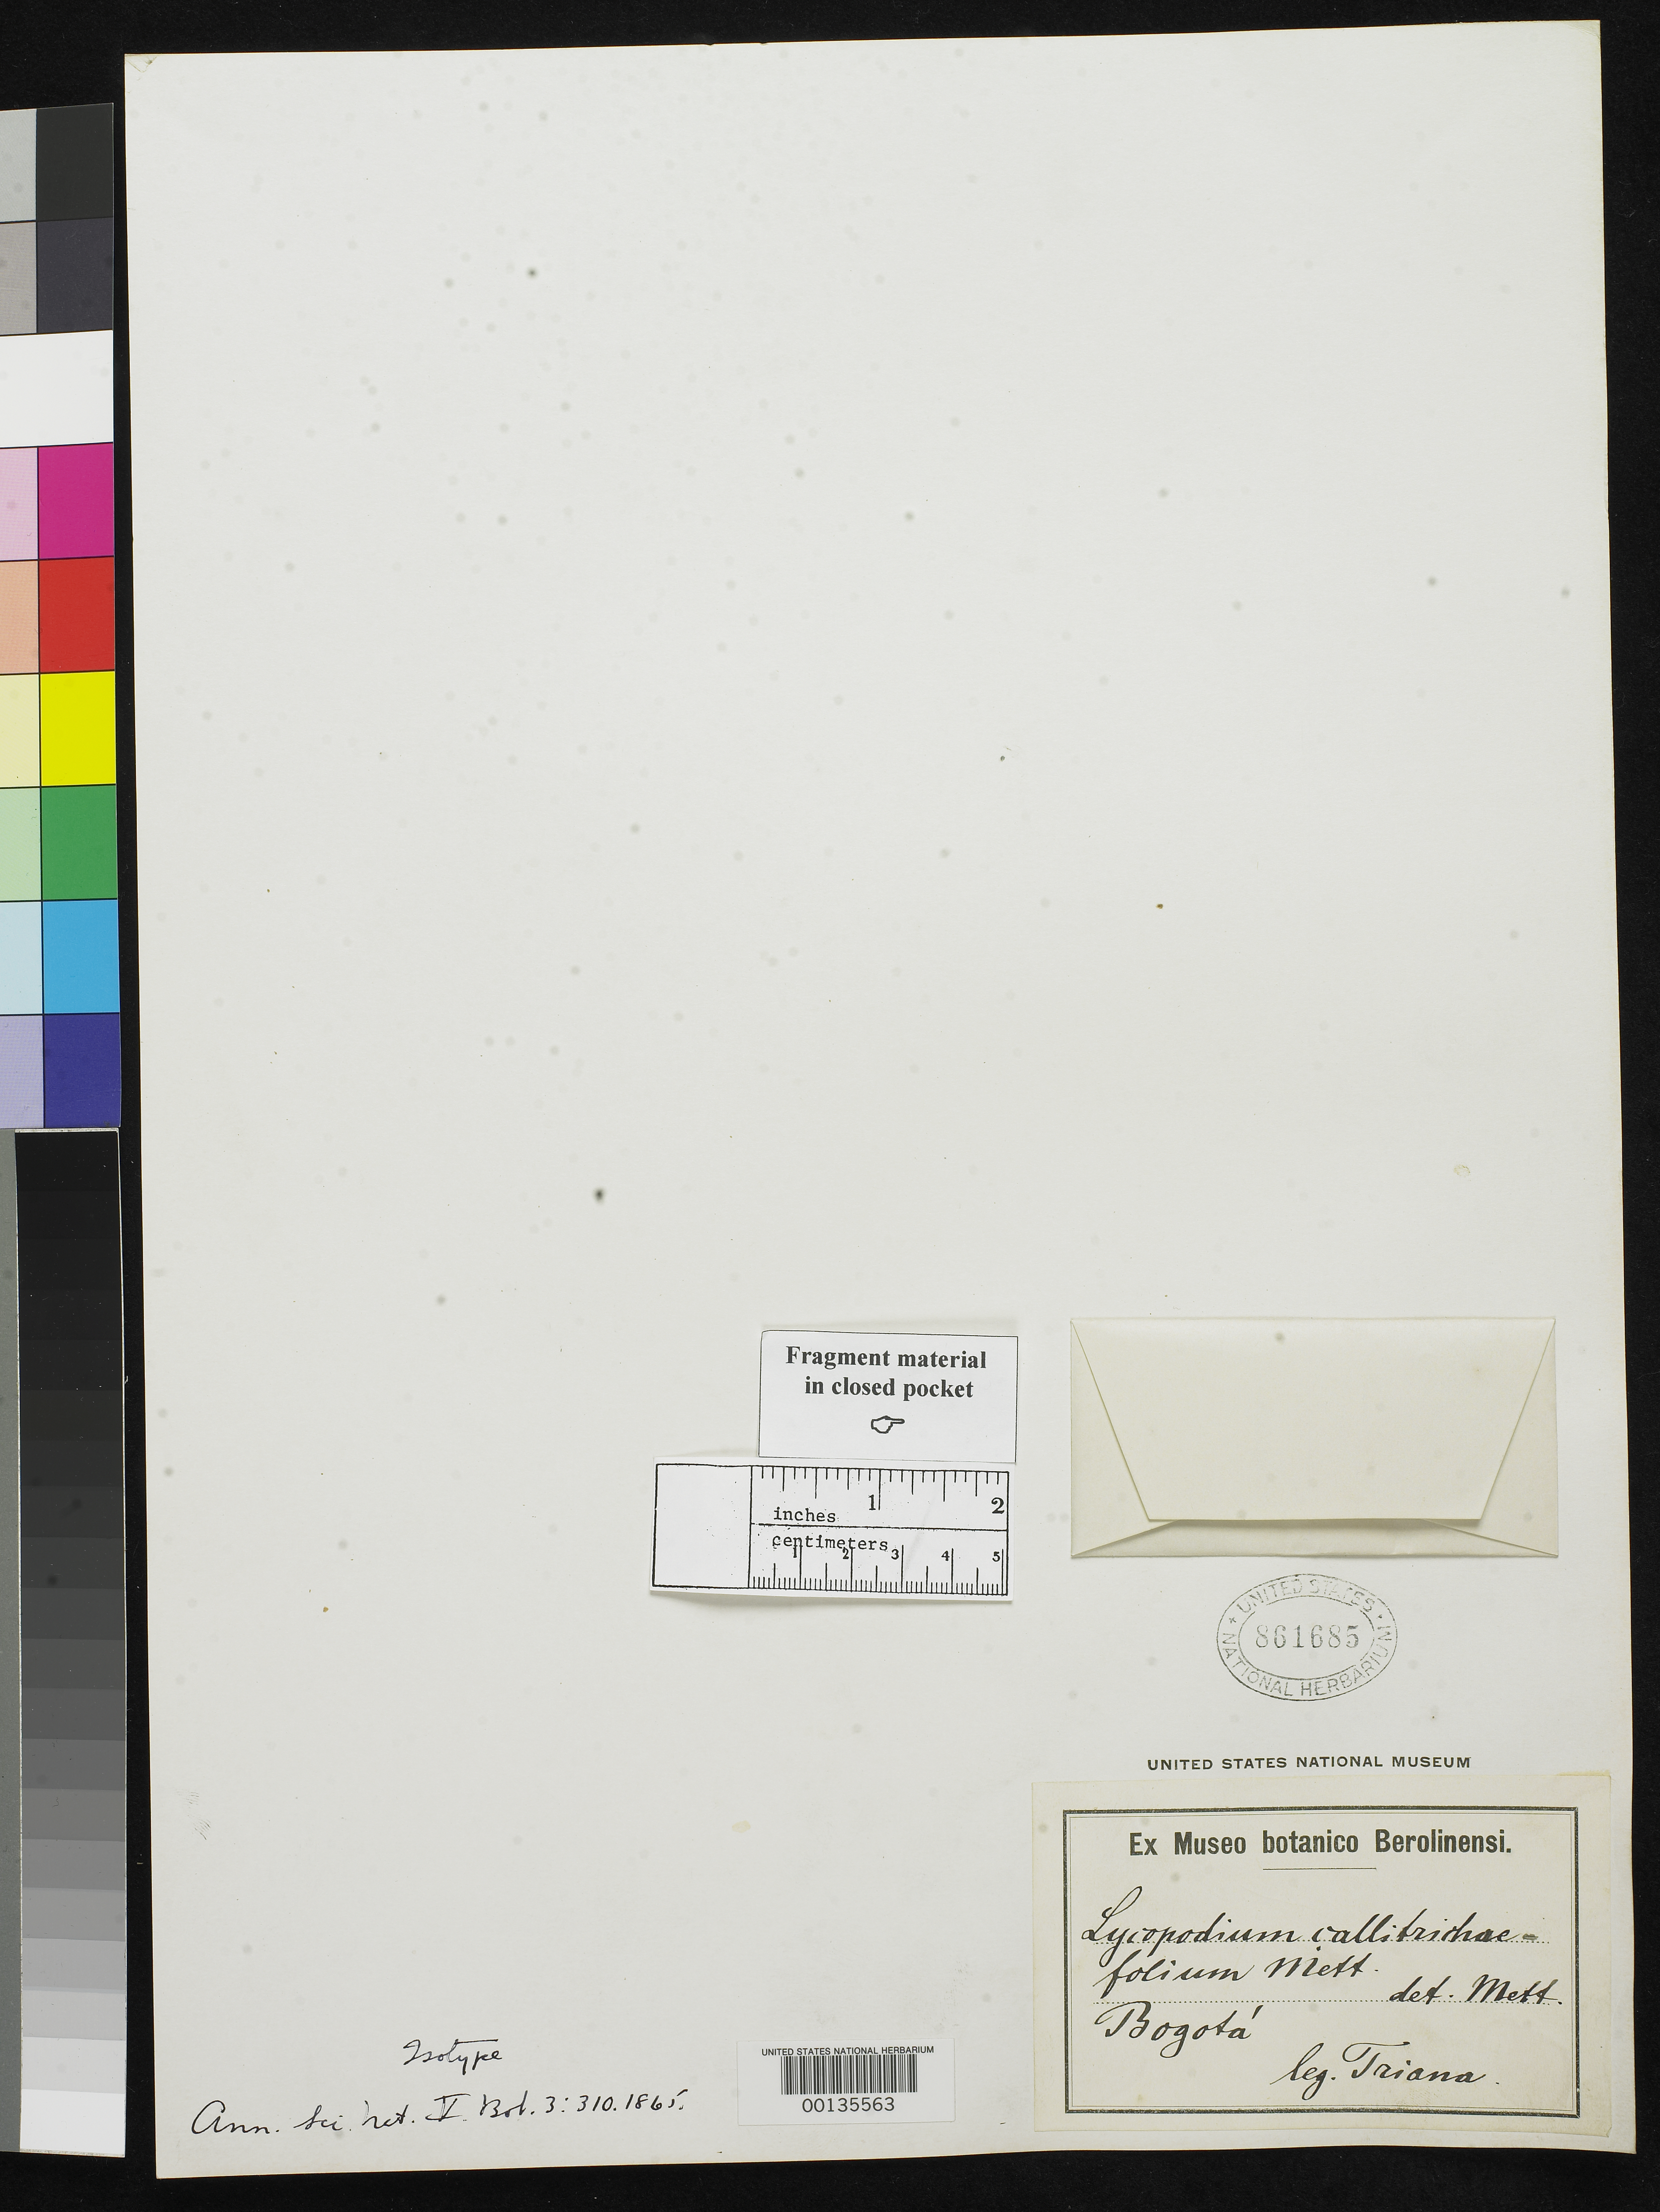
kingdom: Plantae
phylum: Tracheophyta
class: Lycopodiopsida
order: Lycopodiales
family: Lycopodiaceae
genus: Lycopodium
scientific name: Lycopodium callitrichifolium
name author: Mett.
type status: Type Fragment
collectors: J. J. Triana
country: Colombia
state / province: Bogota D.C.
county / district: Bogotá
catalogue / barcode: US 861685